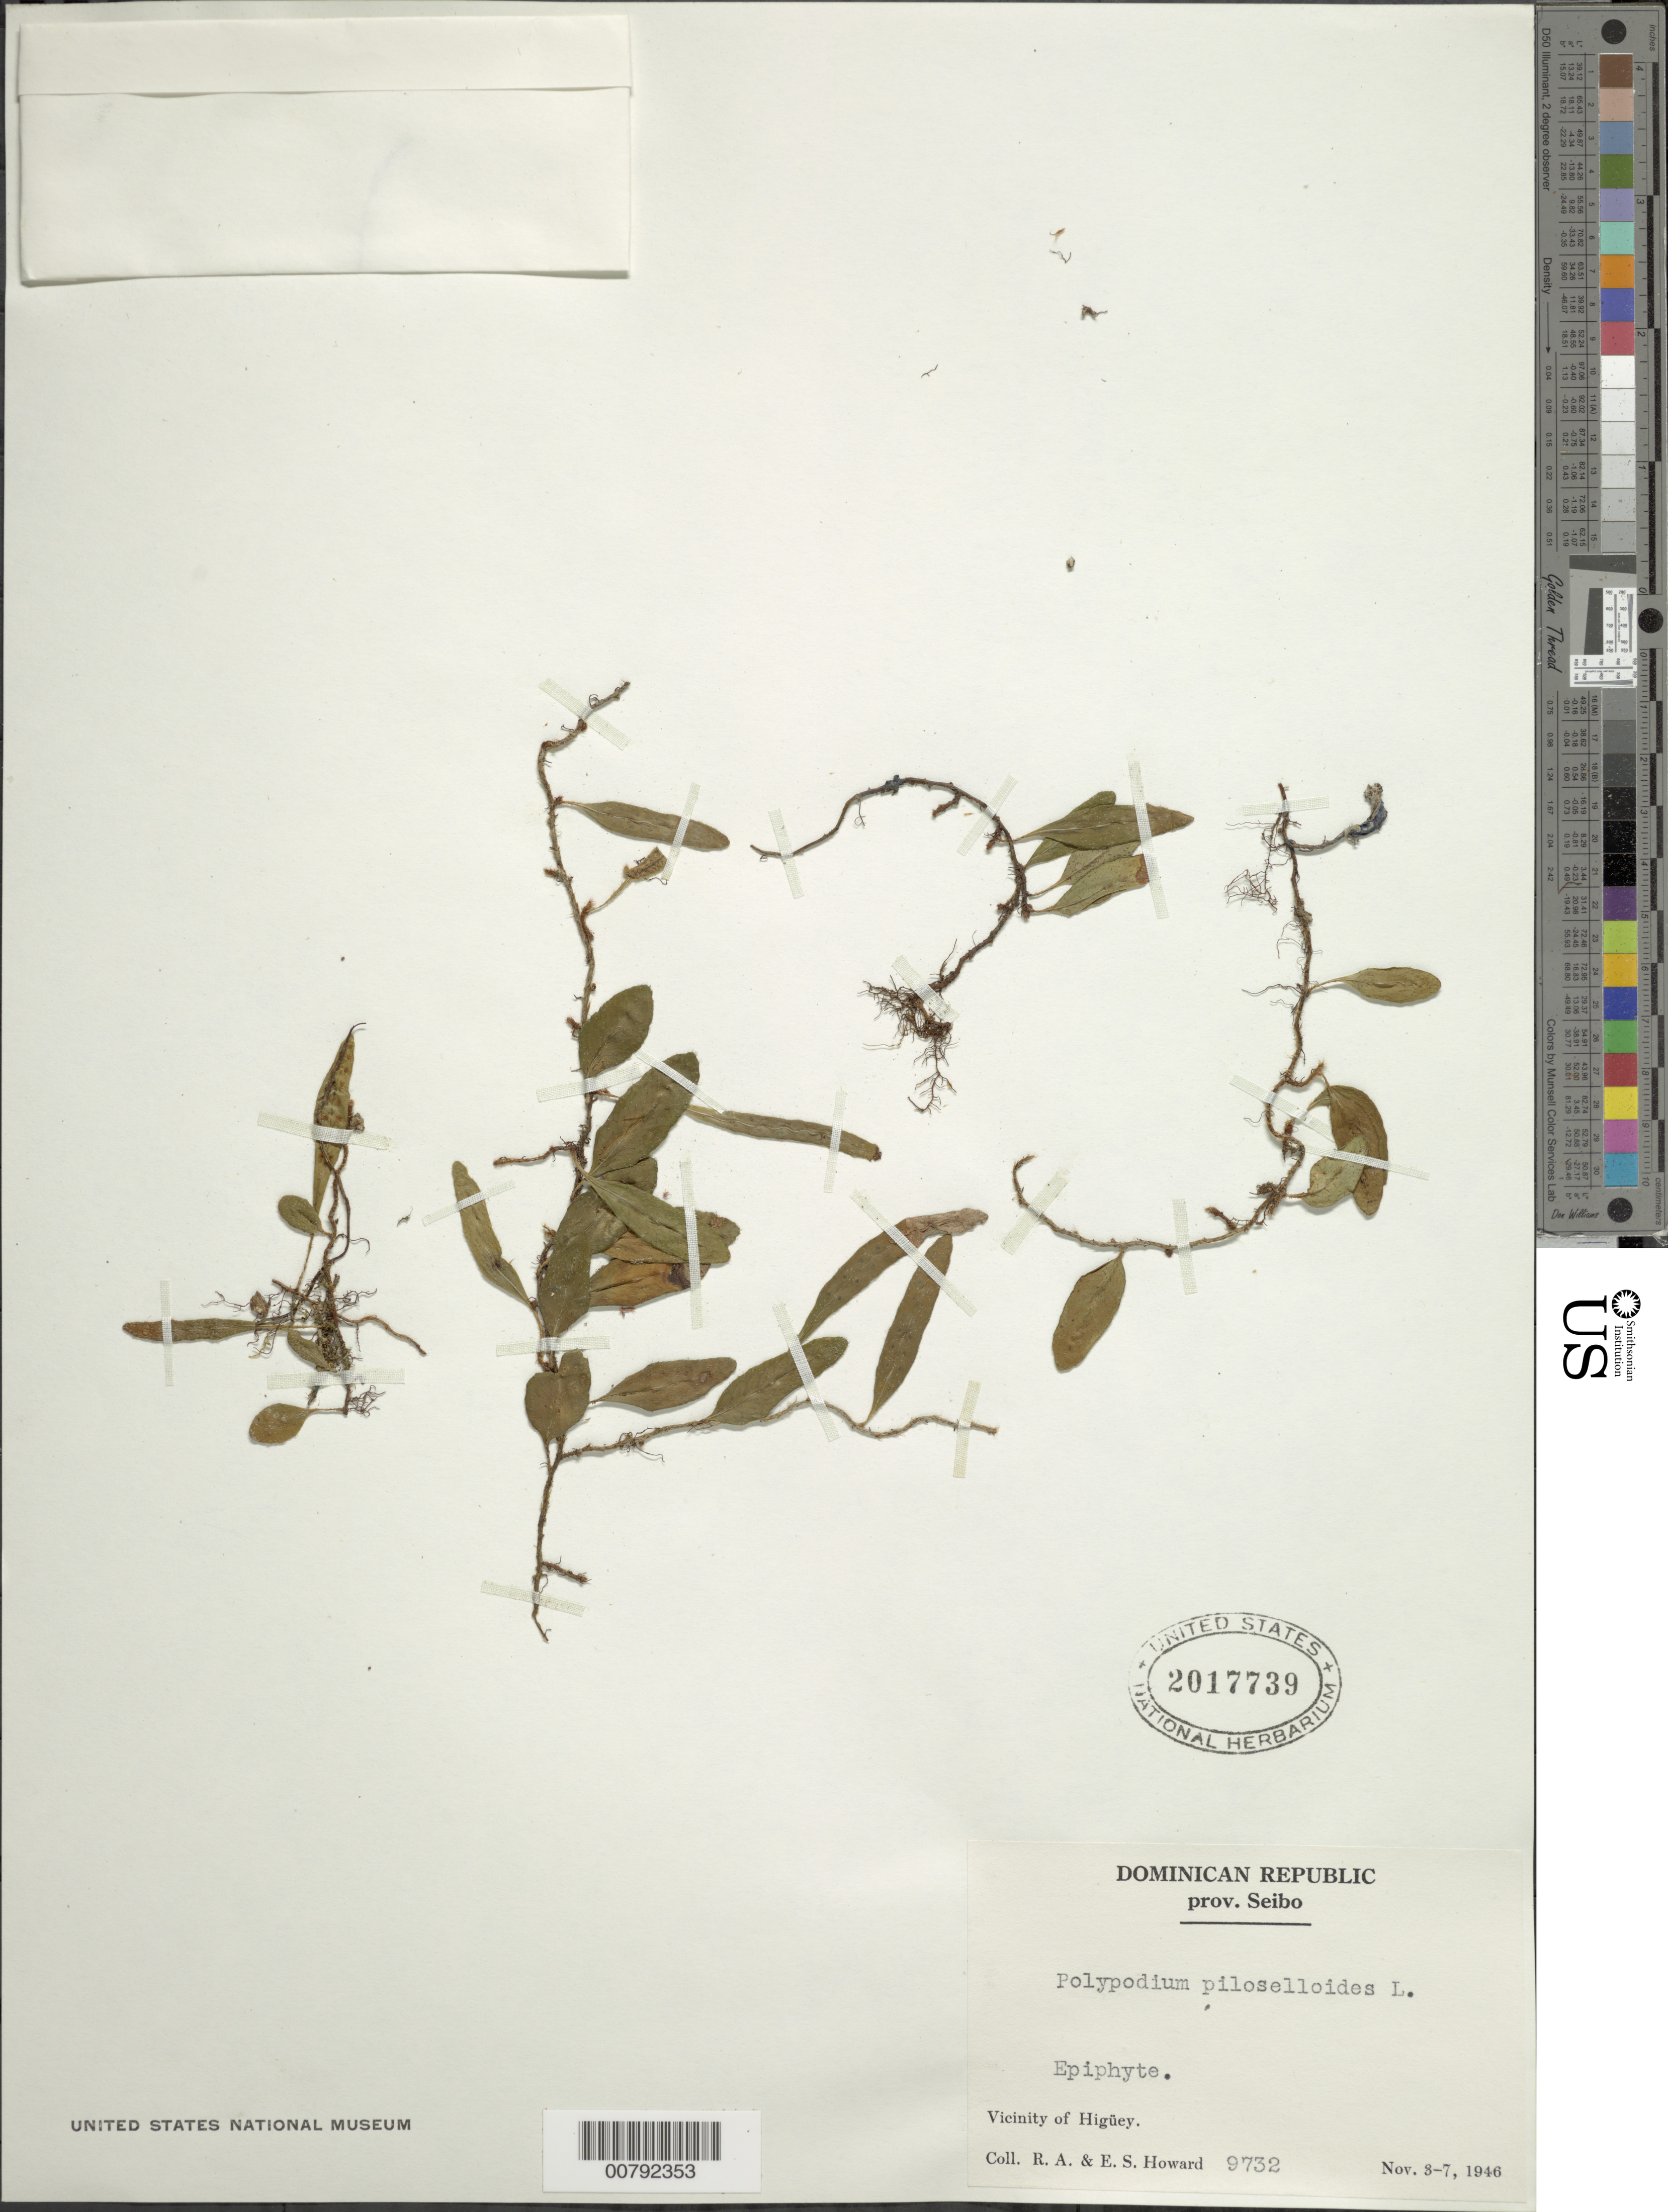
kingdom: Plantae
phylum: Tracheophyta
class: Polypodiopsida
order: Polypodiales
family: Polypodiaceae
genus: Microgramma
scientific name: Microgramma piloselloides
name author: (L.) Copel.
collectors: R. A. Howard & E. S. Howard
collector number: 9732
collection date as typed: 03 Nov 1946 to 07 Nov 1946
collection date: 1946-11-03/1946-11-07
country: Dominican Republic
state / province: El Seibo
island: Hispaniola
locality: Higüey vicinity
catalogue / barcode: US 2017739